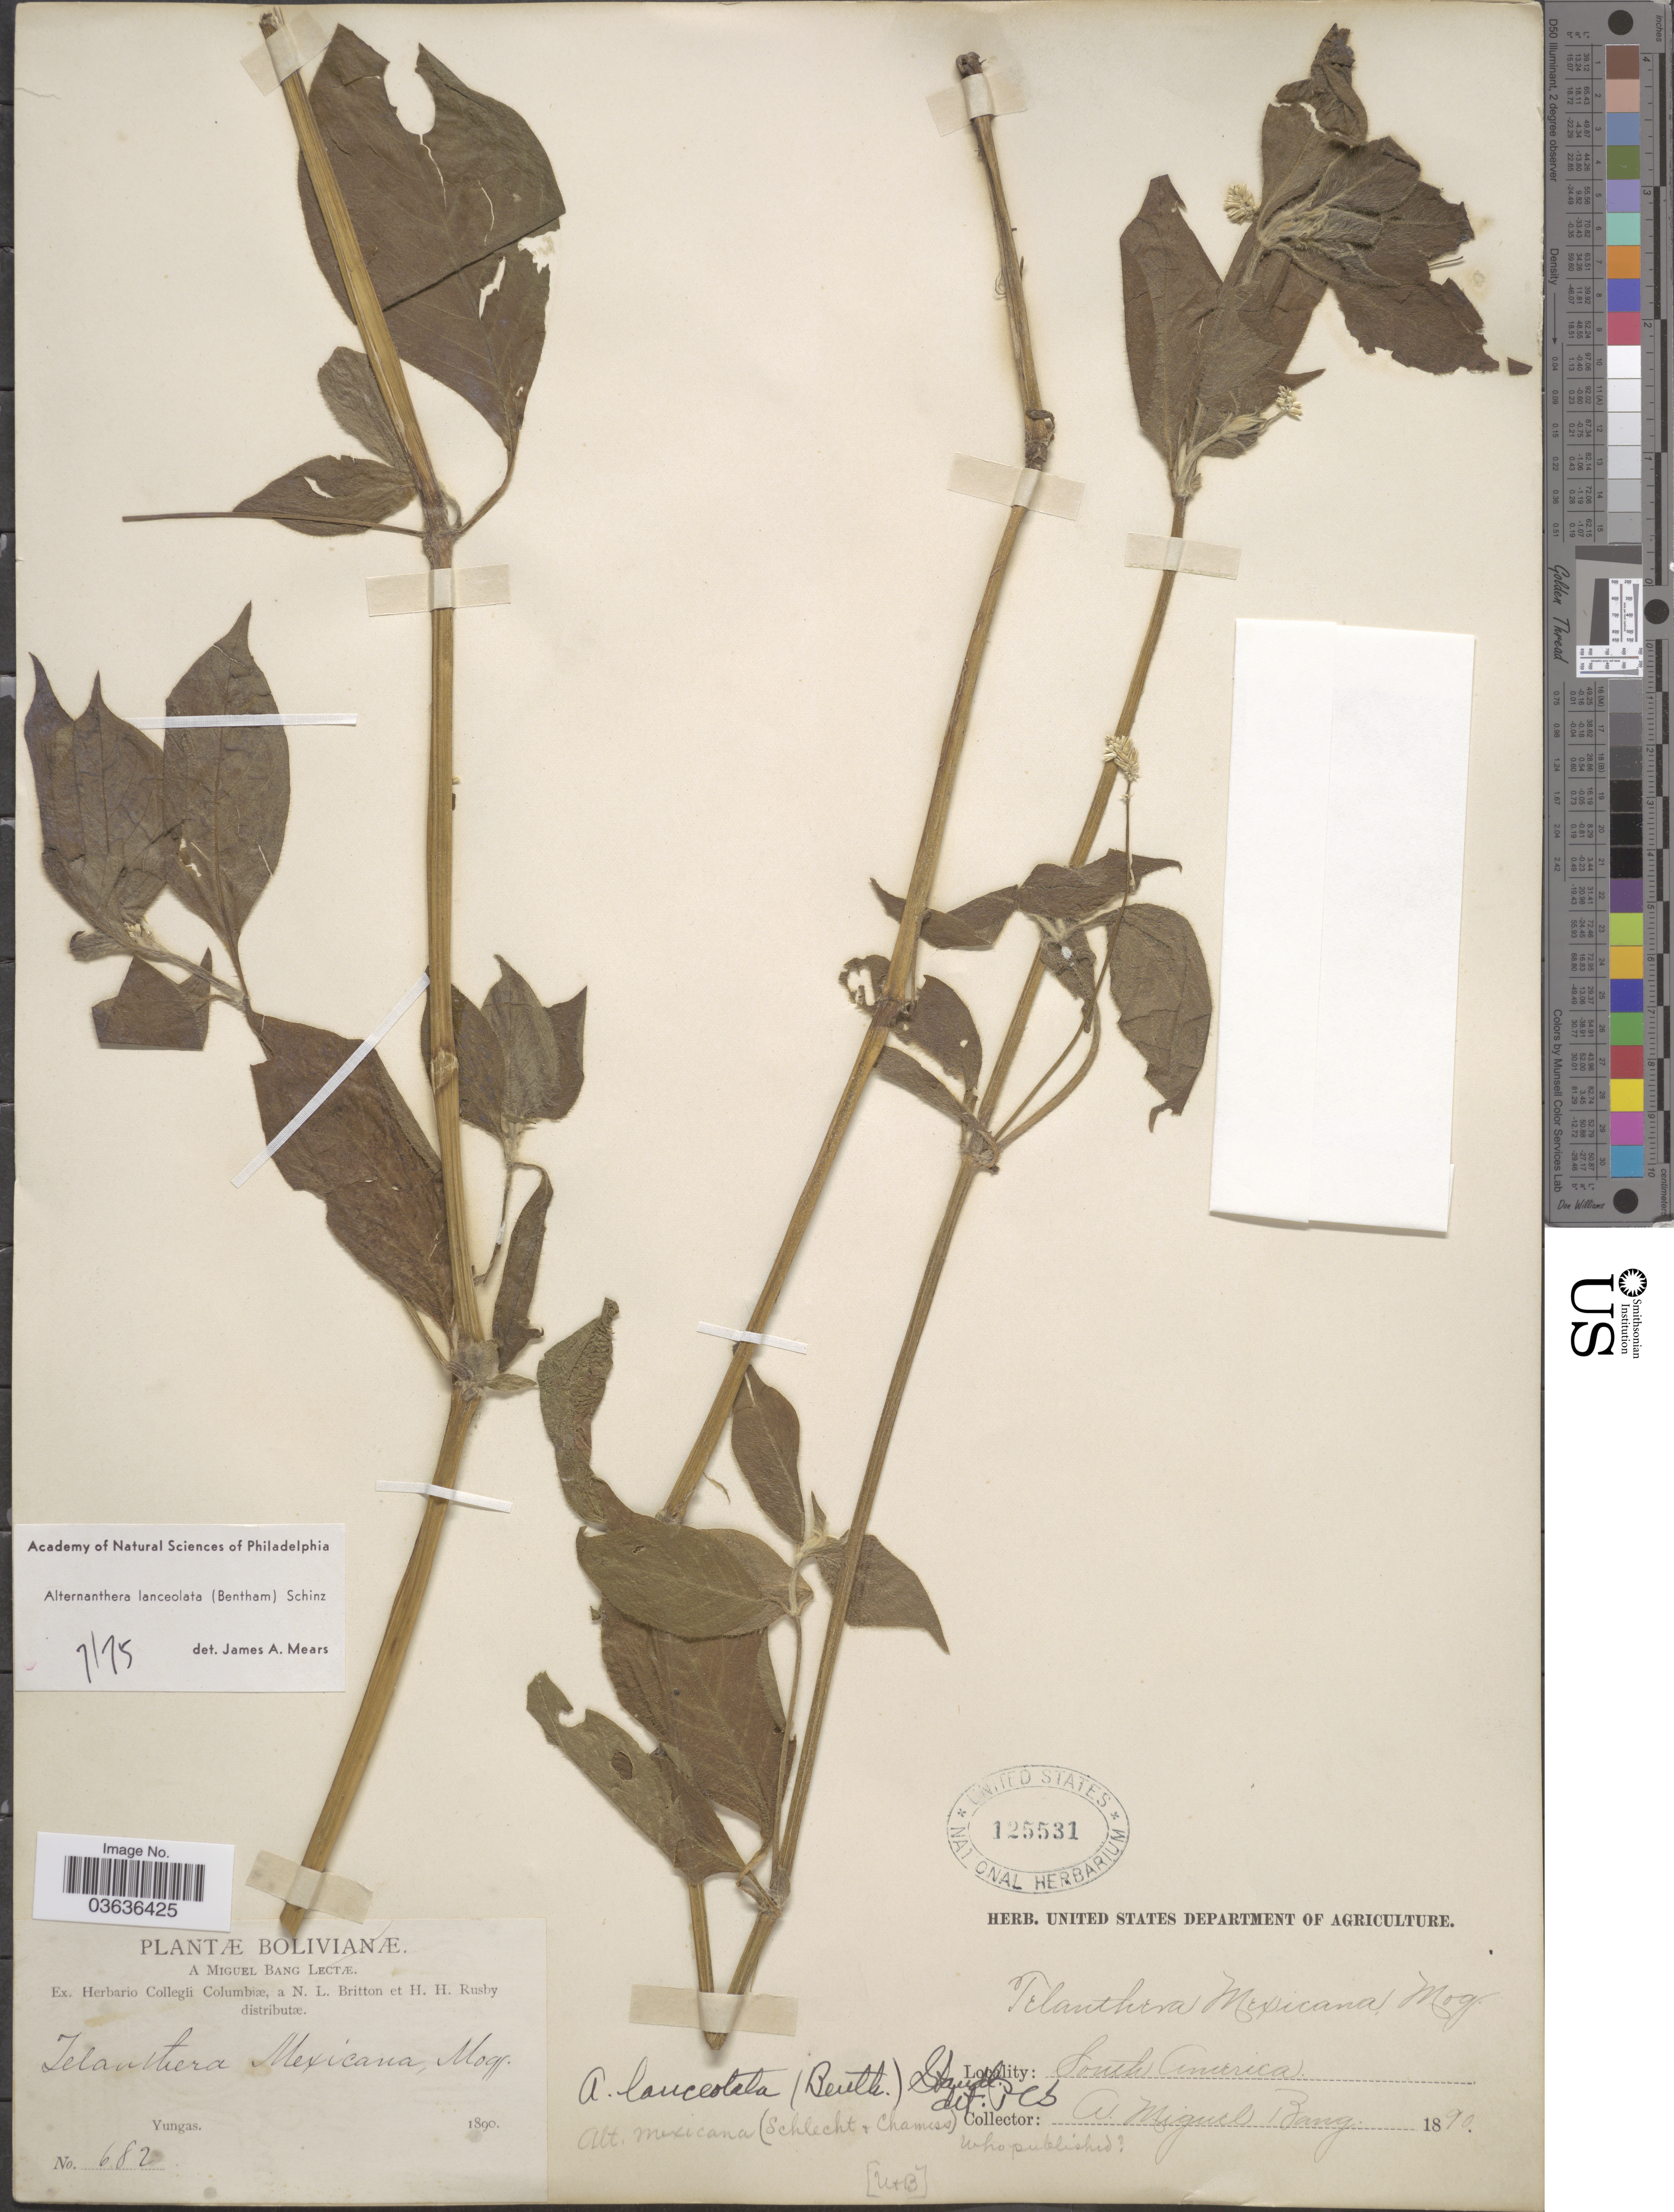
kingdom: Plantae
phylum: Tracheophyta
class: Magnoliopsida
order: Caryophyllales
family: Amaranthaceae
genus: Alternanthera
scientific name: Alternanthera lanceolata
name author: (Benth.) Schinz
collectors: M. Bang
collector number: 682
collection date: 1890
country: Bolivia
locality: Yungas.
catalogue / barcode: US 125531